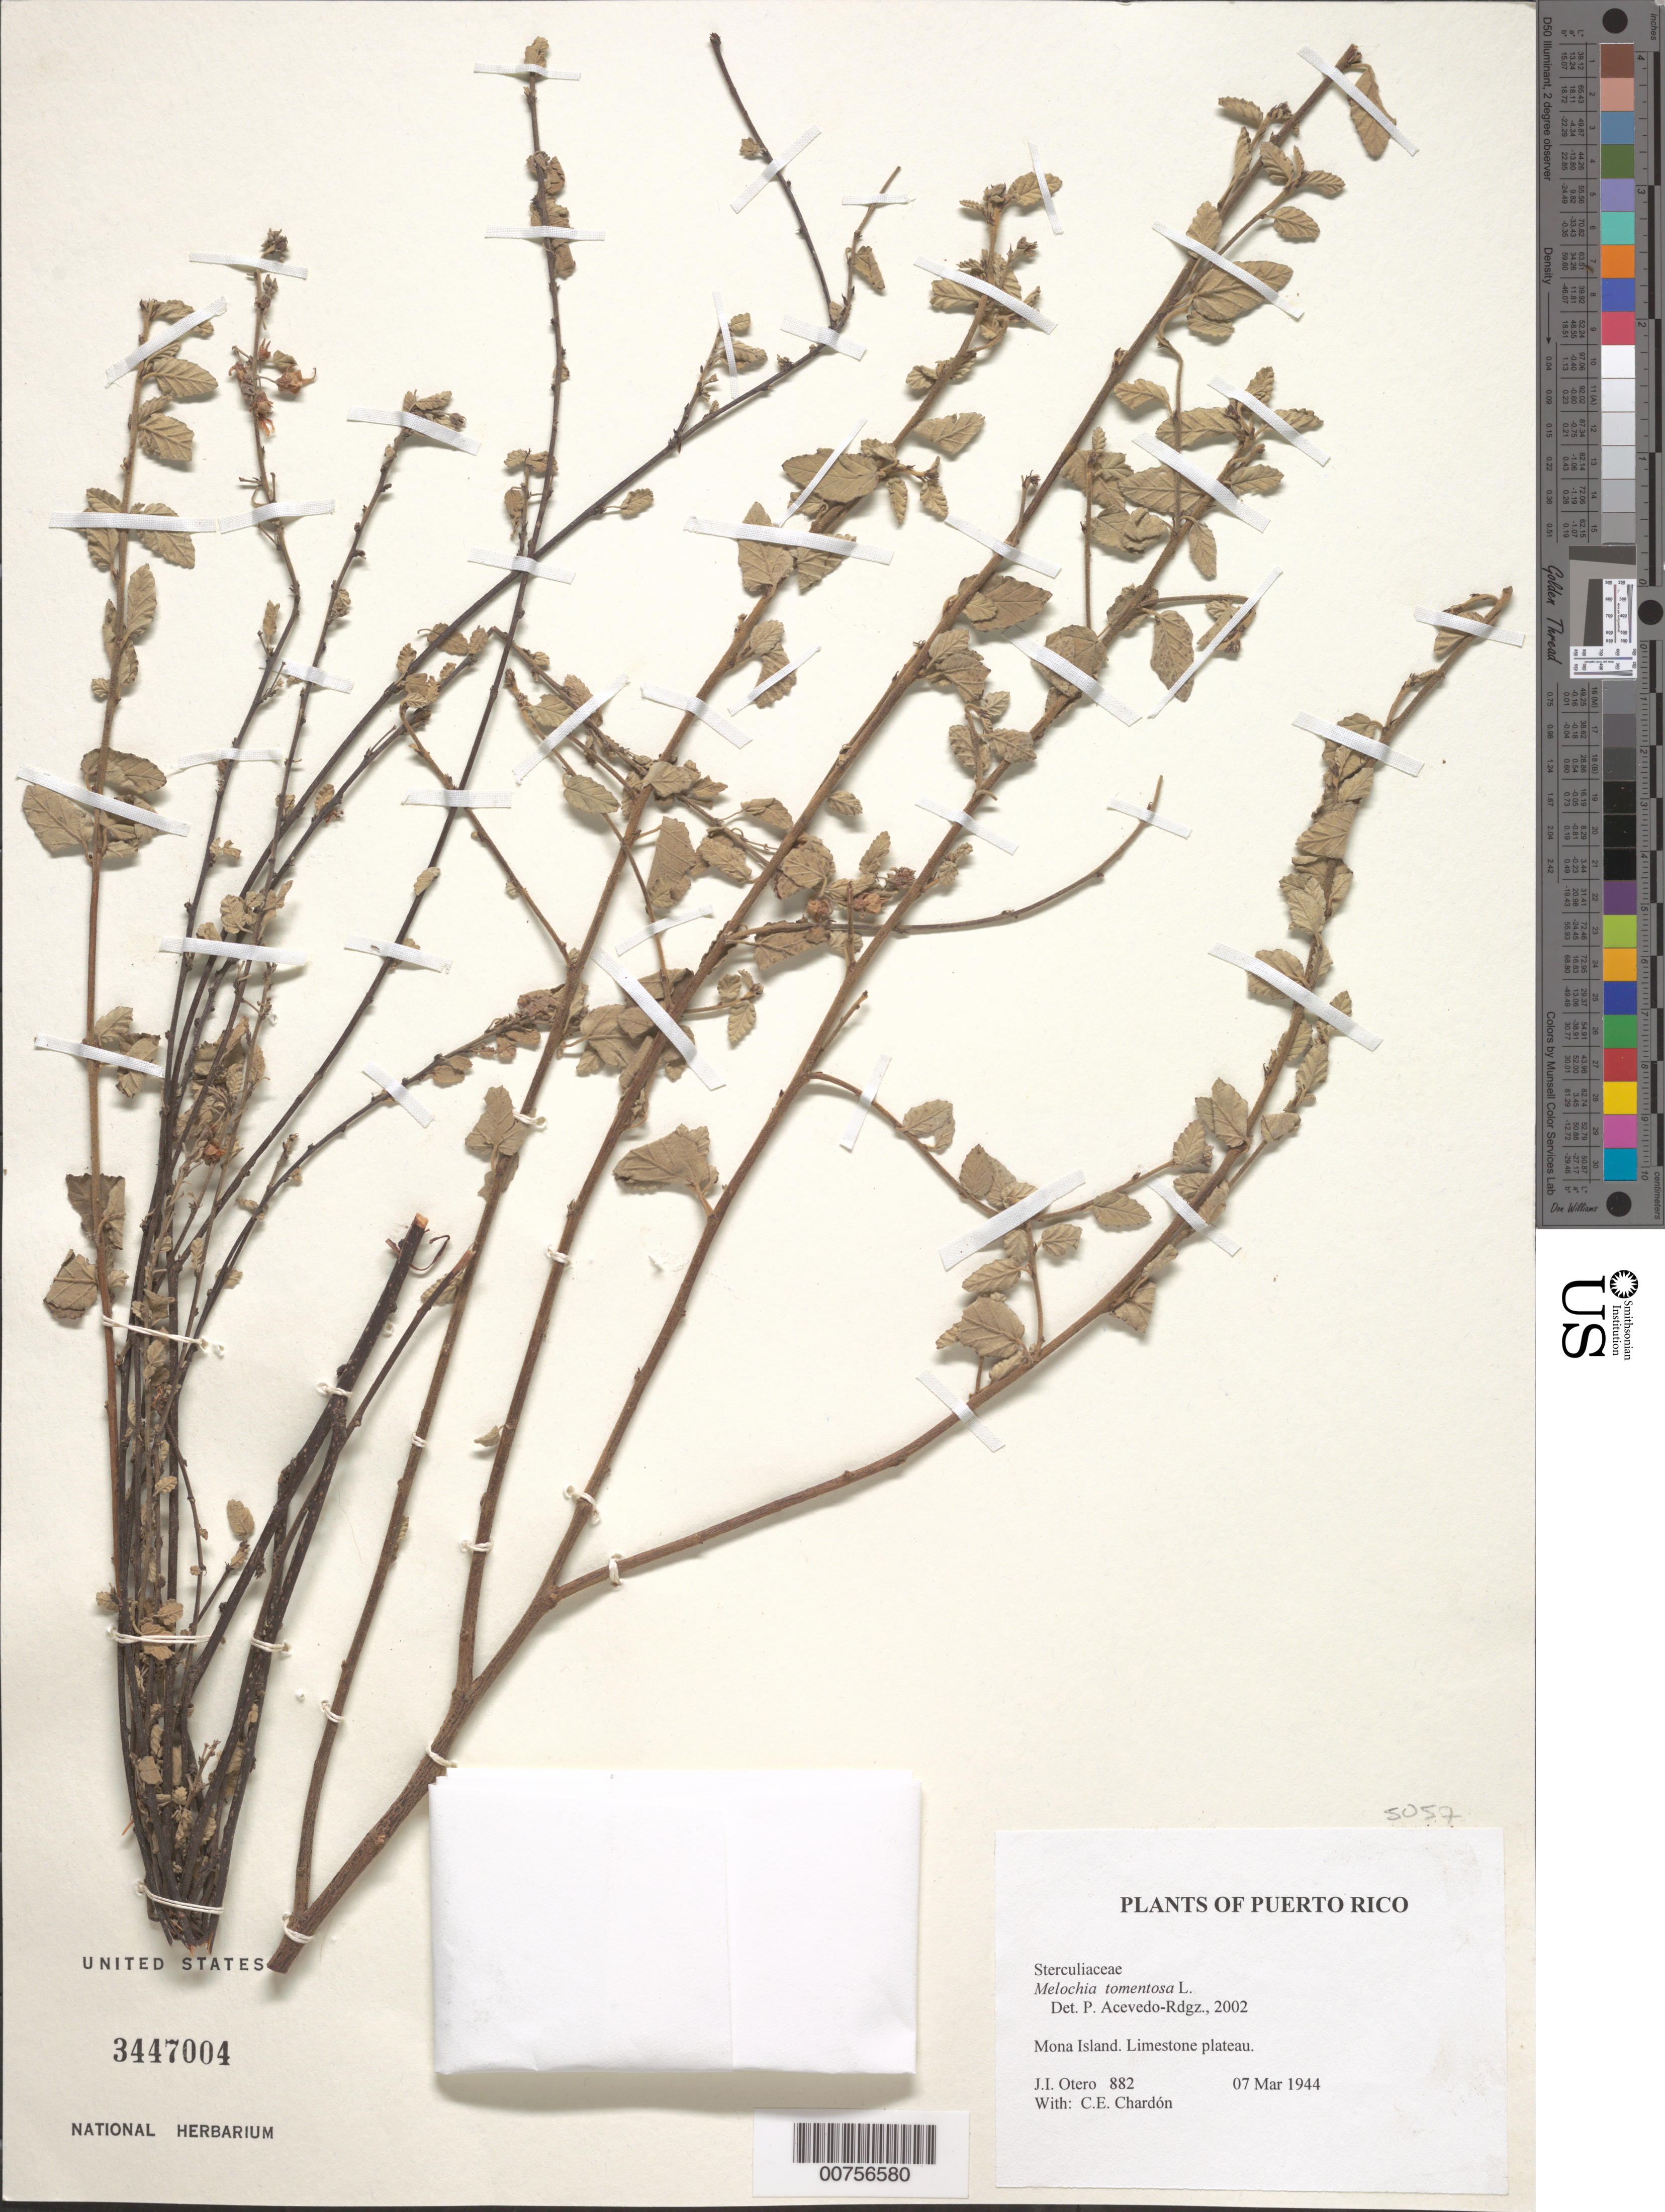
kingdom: Plantae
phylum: Tracheophyta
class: Magnoliopsida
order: Malvales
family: Malvaceae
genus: Melochia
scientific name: Melochia tomentosa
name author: L.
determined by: Acevedo-Rodríguez, P., (BOT), Smithsonian Institution - National Museum of Natural History (UNITED STATES)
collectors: J. Otero & C. E. Chardón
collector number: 882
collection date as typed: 07 Mar 1944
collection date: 1944-03-07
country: Puerto Rico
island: Mona I.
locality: Limestone plateau.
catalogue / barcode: US 3447004